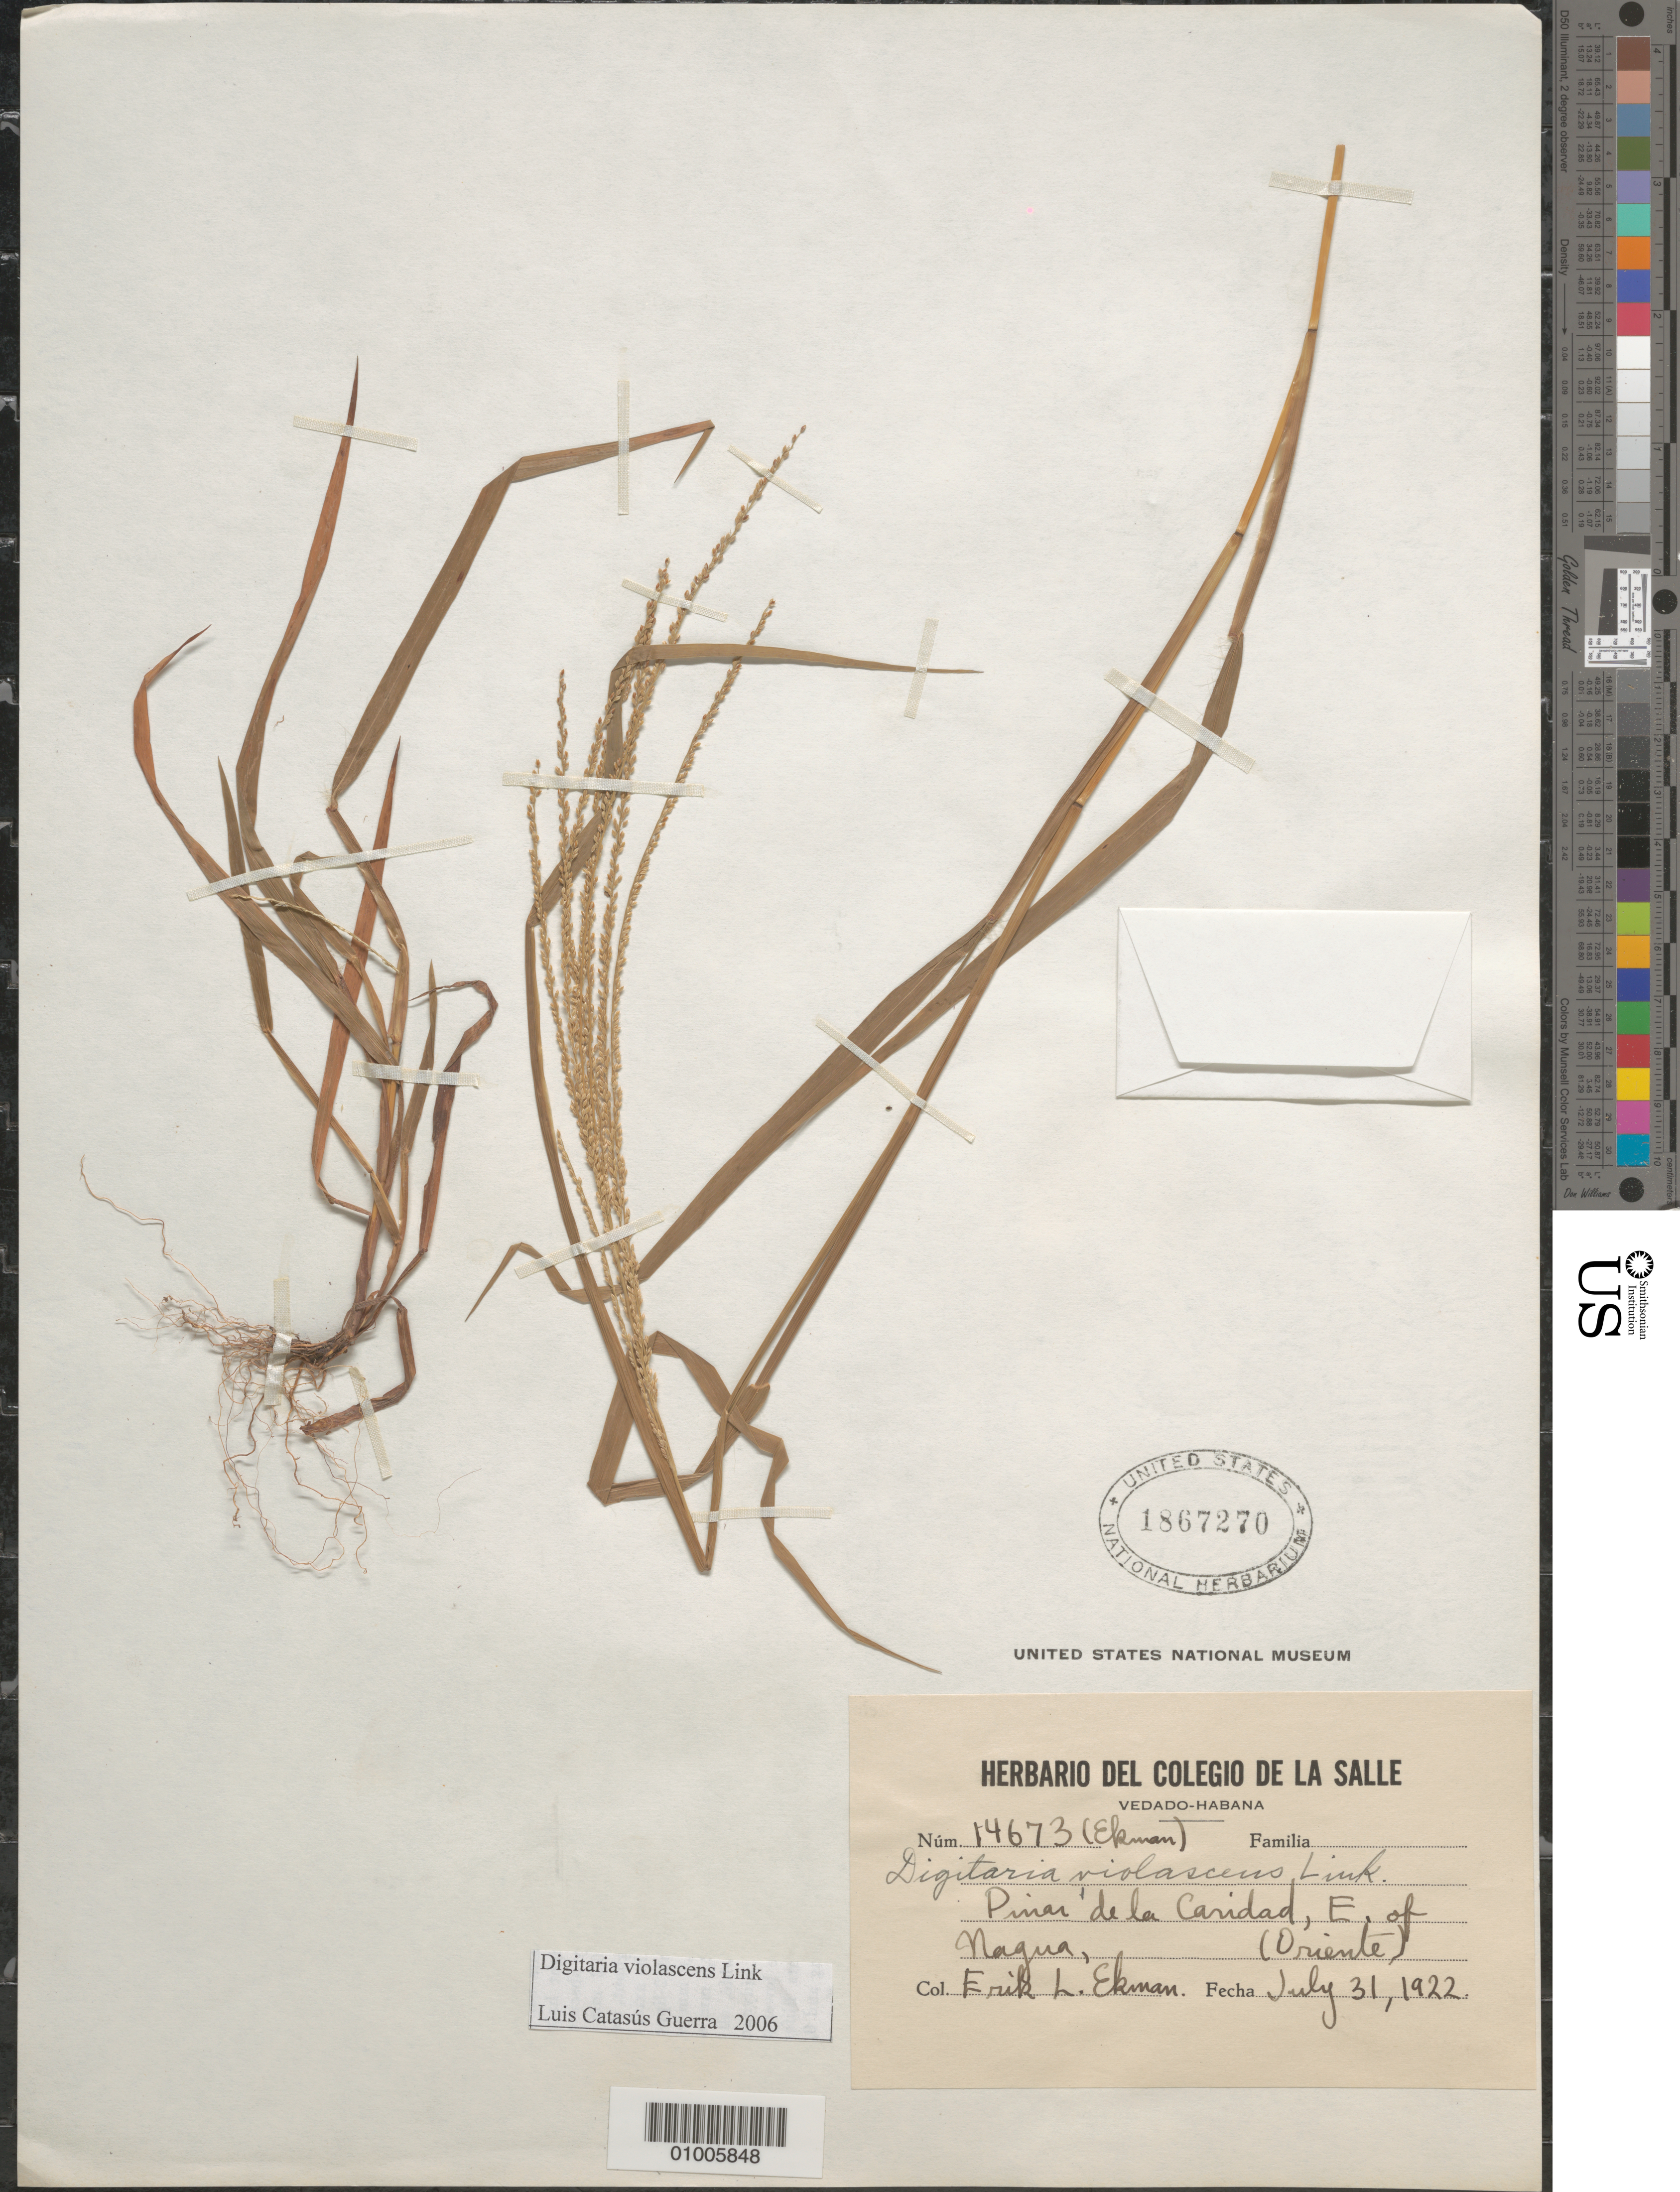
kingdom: Plantae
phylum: Tracheophyta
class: Liliopsida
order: Poales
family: Poaceae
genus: Digitaria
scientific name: Digitaria violascens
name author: Link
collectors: E. L. Ekman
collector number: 14673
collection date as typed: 31 Jul 1922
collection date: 1922-07-31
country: Cuba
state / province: La Habana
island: Cuba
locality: La Habana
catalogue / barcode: US 1867270